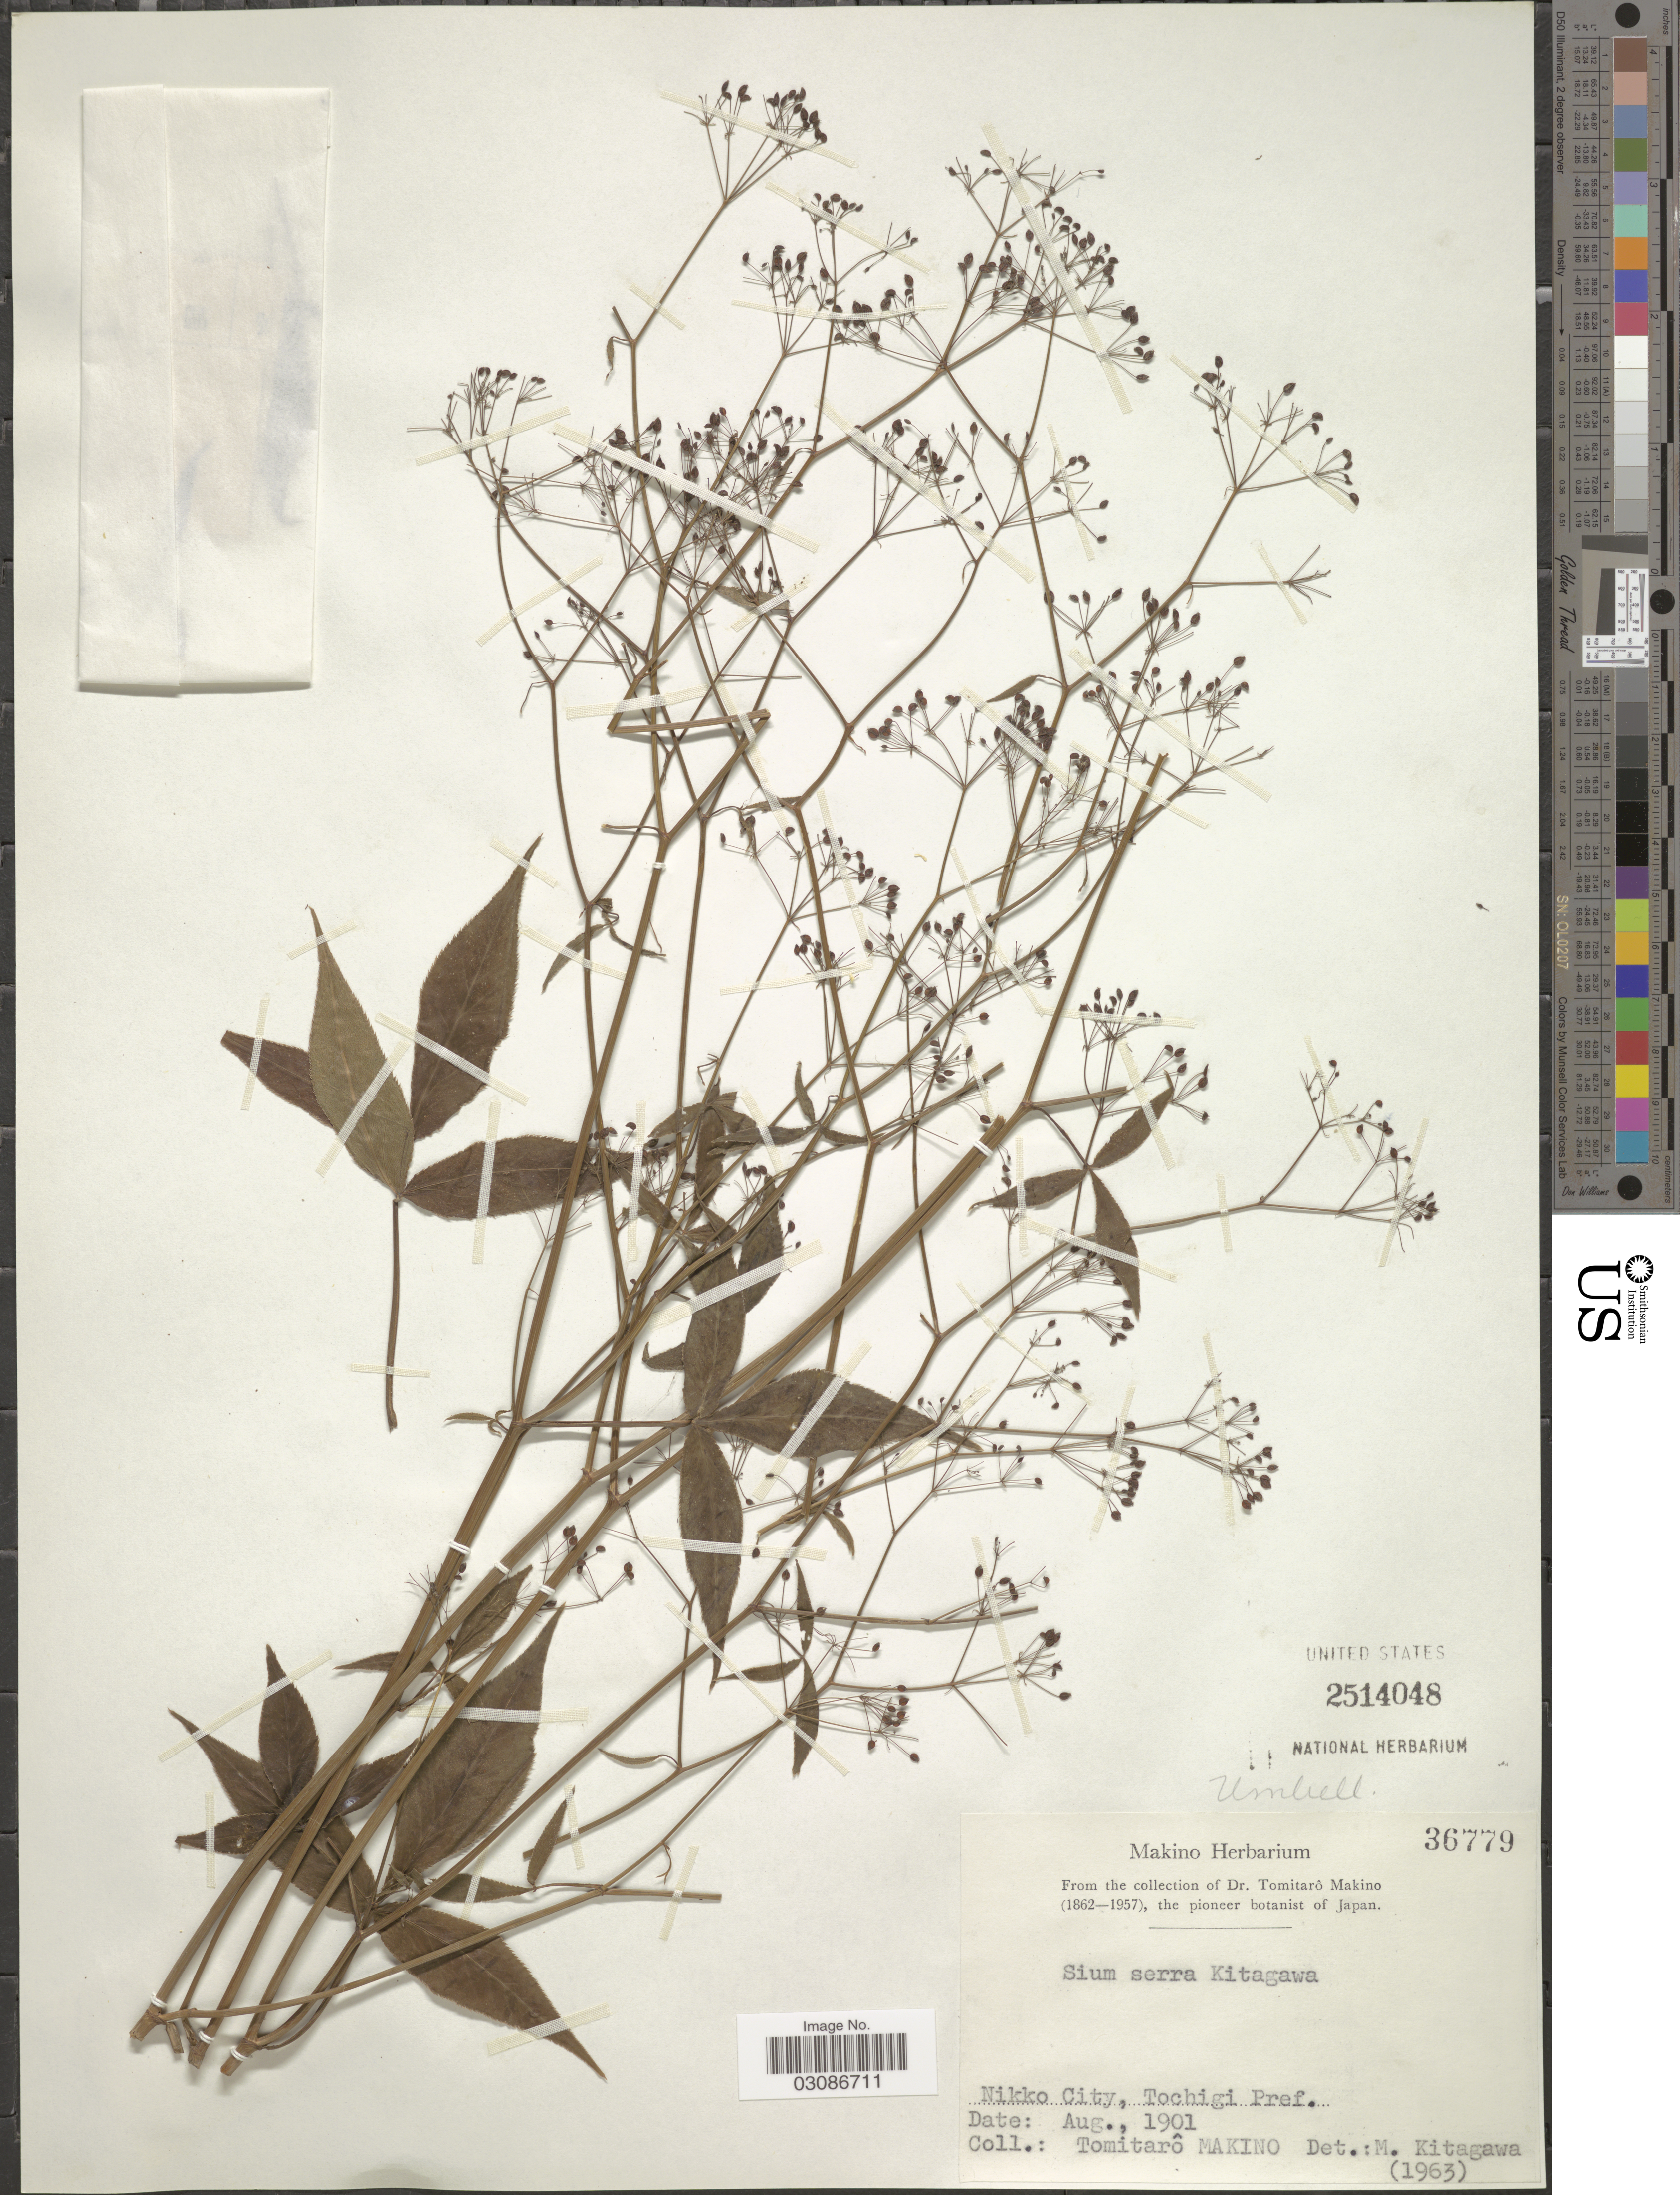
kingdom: Plantae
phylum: Tracheophyta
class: Magnoliopsida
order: Apiales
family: Apiaceae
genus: Sium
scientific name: Sium serrum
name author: (Franch. & Sav.) Kitag.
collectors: T. Makino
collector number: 36779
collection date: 1901-08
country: Japan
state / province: Totigi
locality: Nikko City, Tochigi Pref.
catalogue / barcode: US 2514048